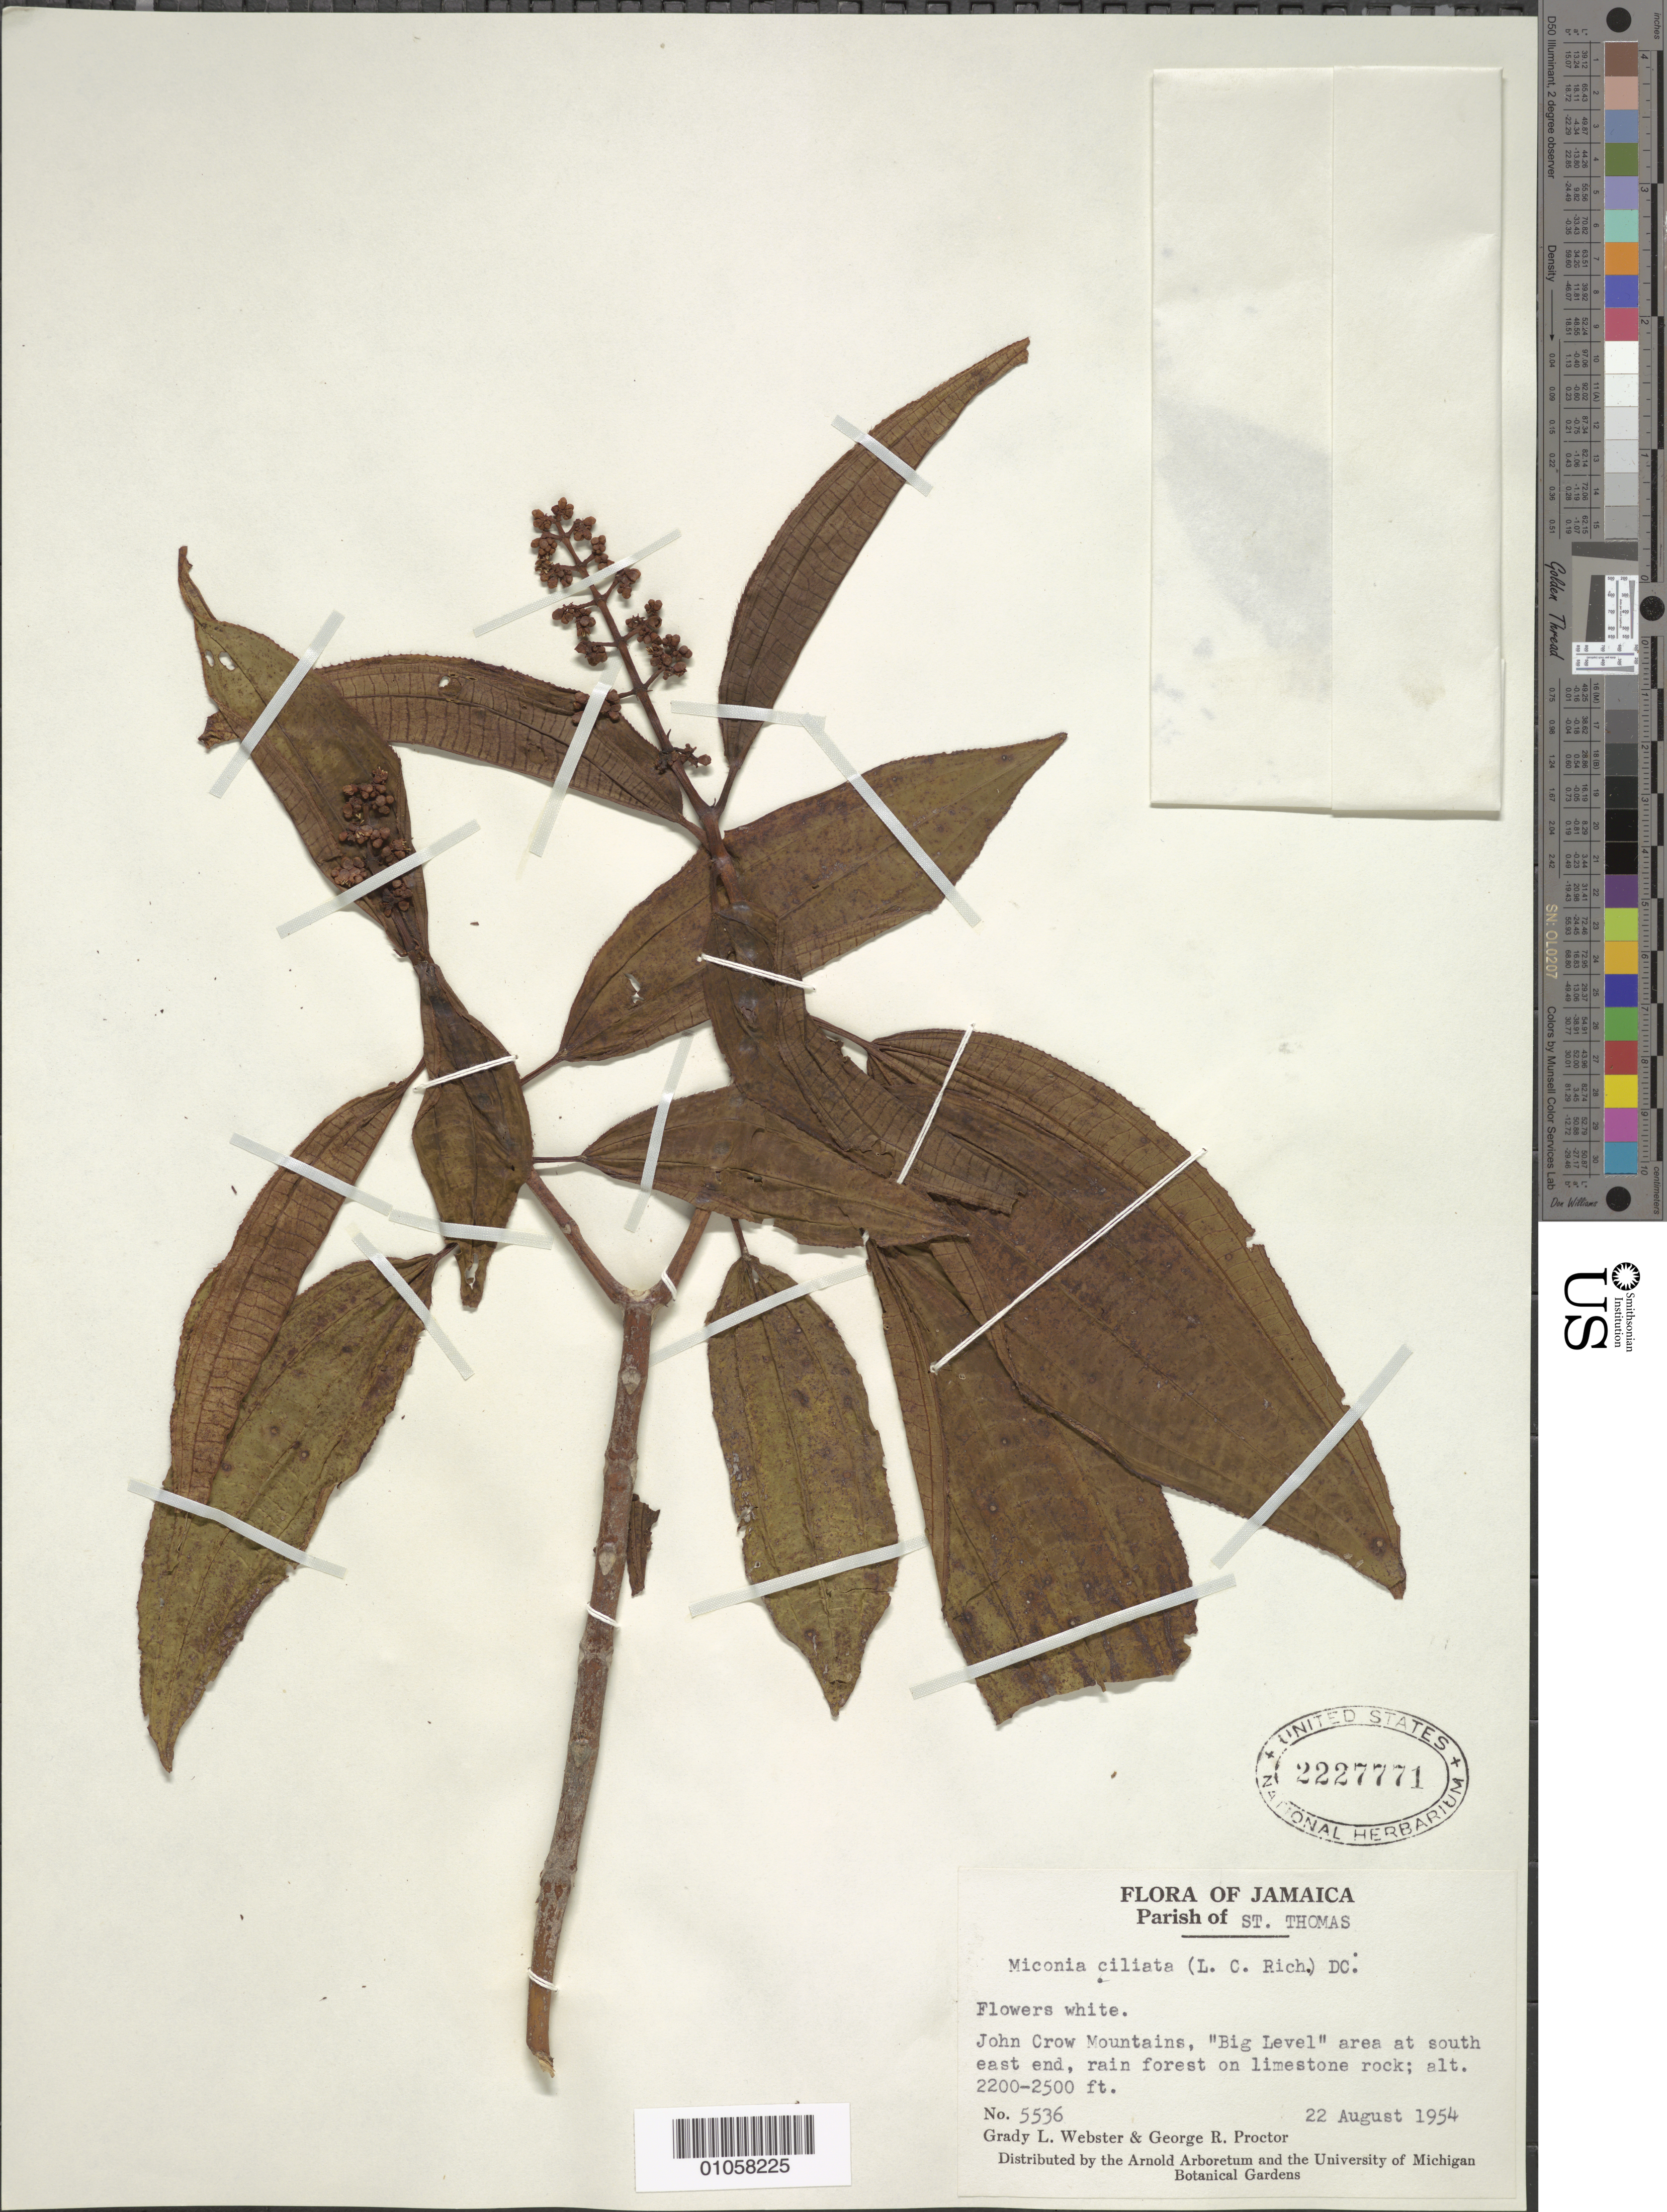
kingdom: Plantae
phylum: Tracheophyta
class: Magnoliopsida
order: Myrtales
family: Melastomataceae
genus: Miconia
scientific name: Miconia ciliata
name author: (Rich.) DC.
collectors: G. L. Webster & G. R. Proctor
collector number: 5536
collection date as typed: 22 Aug 1954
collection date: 1954-08-22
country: Jamaica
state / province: Saint Thomas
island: Jamaica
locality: John Crow Mountains, "Big Level" area at SE end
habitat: Rainforest on limestone rock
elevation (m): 671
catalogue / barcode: US 2227771